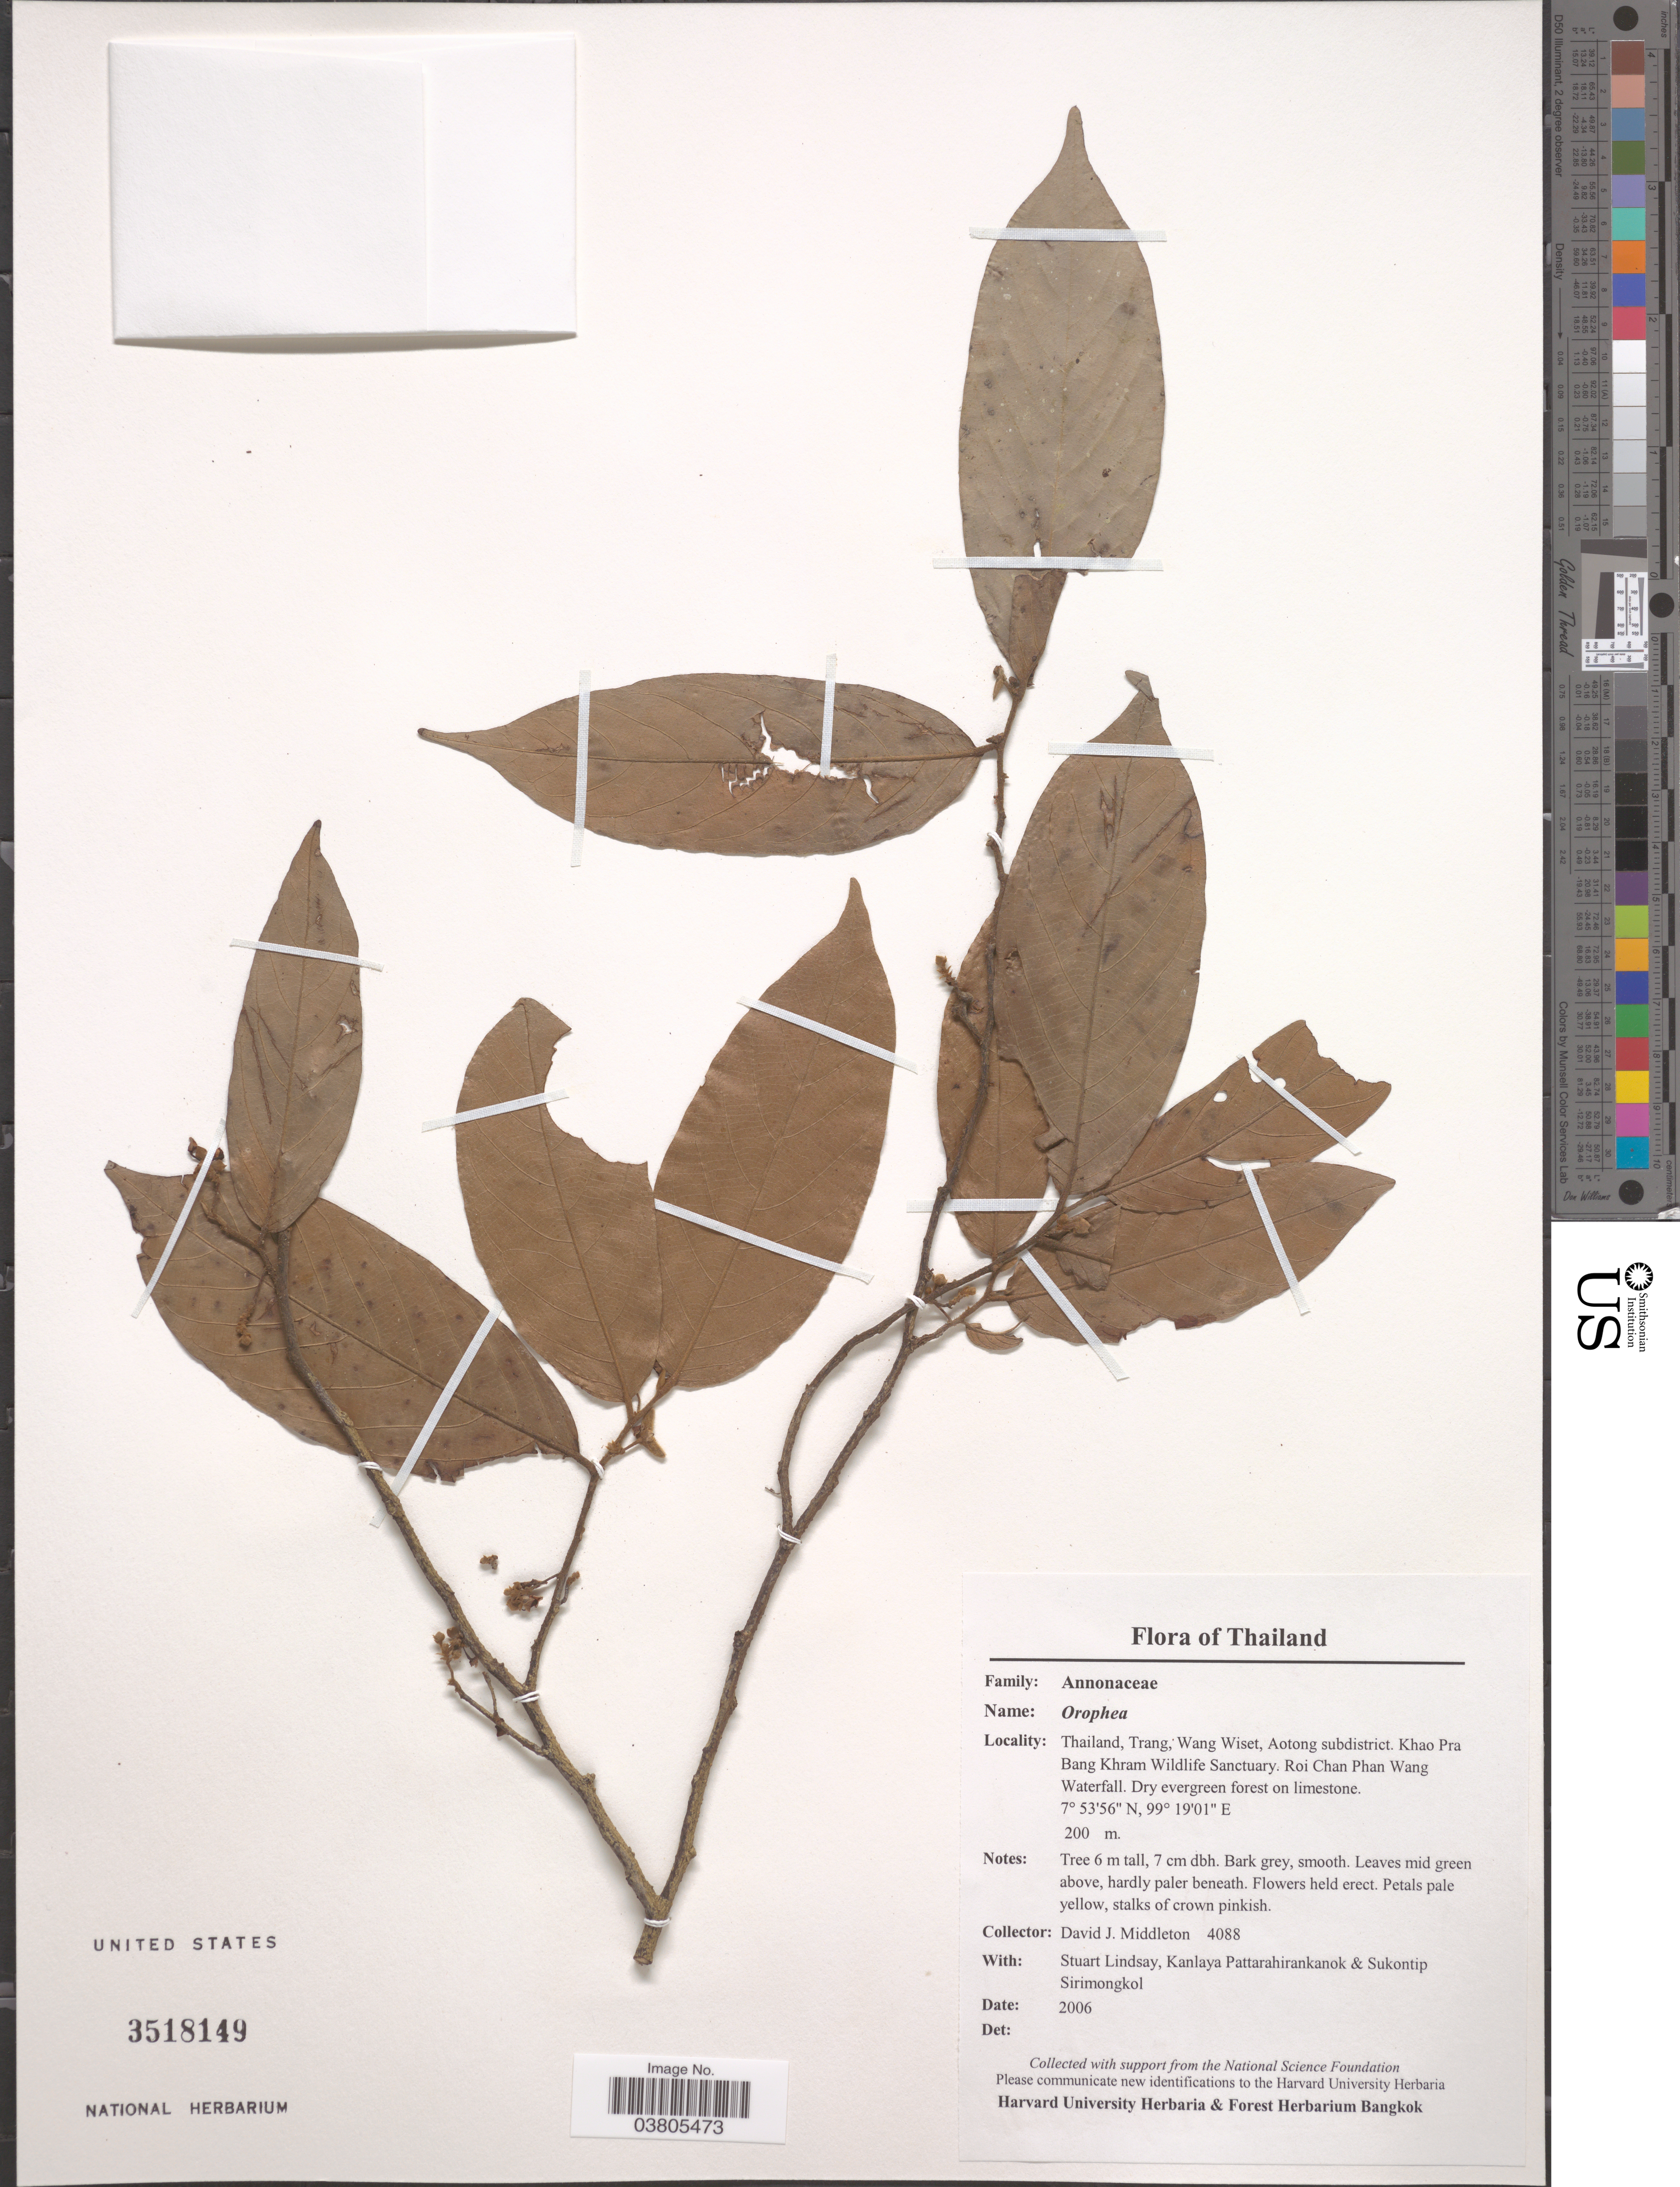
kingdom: Plantae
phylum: Tracheophyta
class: Magnoliopsida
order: Magnoliales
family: Annonaceae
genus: Orophea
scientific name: Orophea sp.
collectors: D. J. Middleton, S. Lindsay, K. Pattarahirankanok & S. Sirimongkol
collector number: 4088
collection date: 2006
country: Thailand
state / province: Trang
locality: Wang Wiset, Aotong subdistrict. Khao Pra Bang Khram Wildlife Sanctuary. Roi Chan Phan Wang Waterfall.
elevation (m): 200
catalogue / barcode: US 3518149